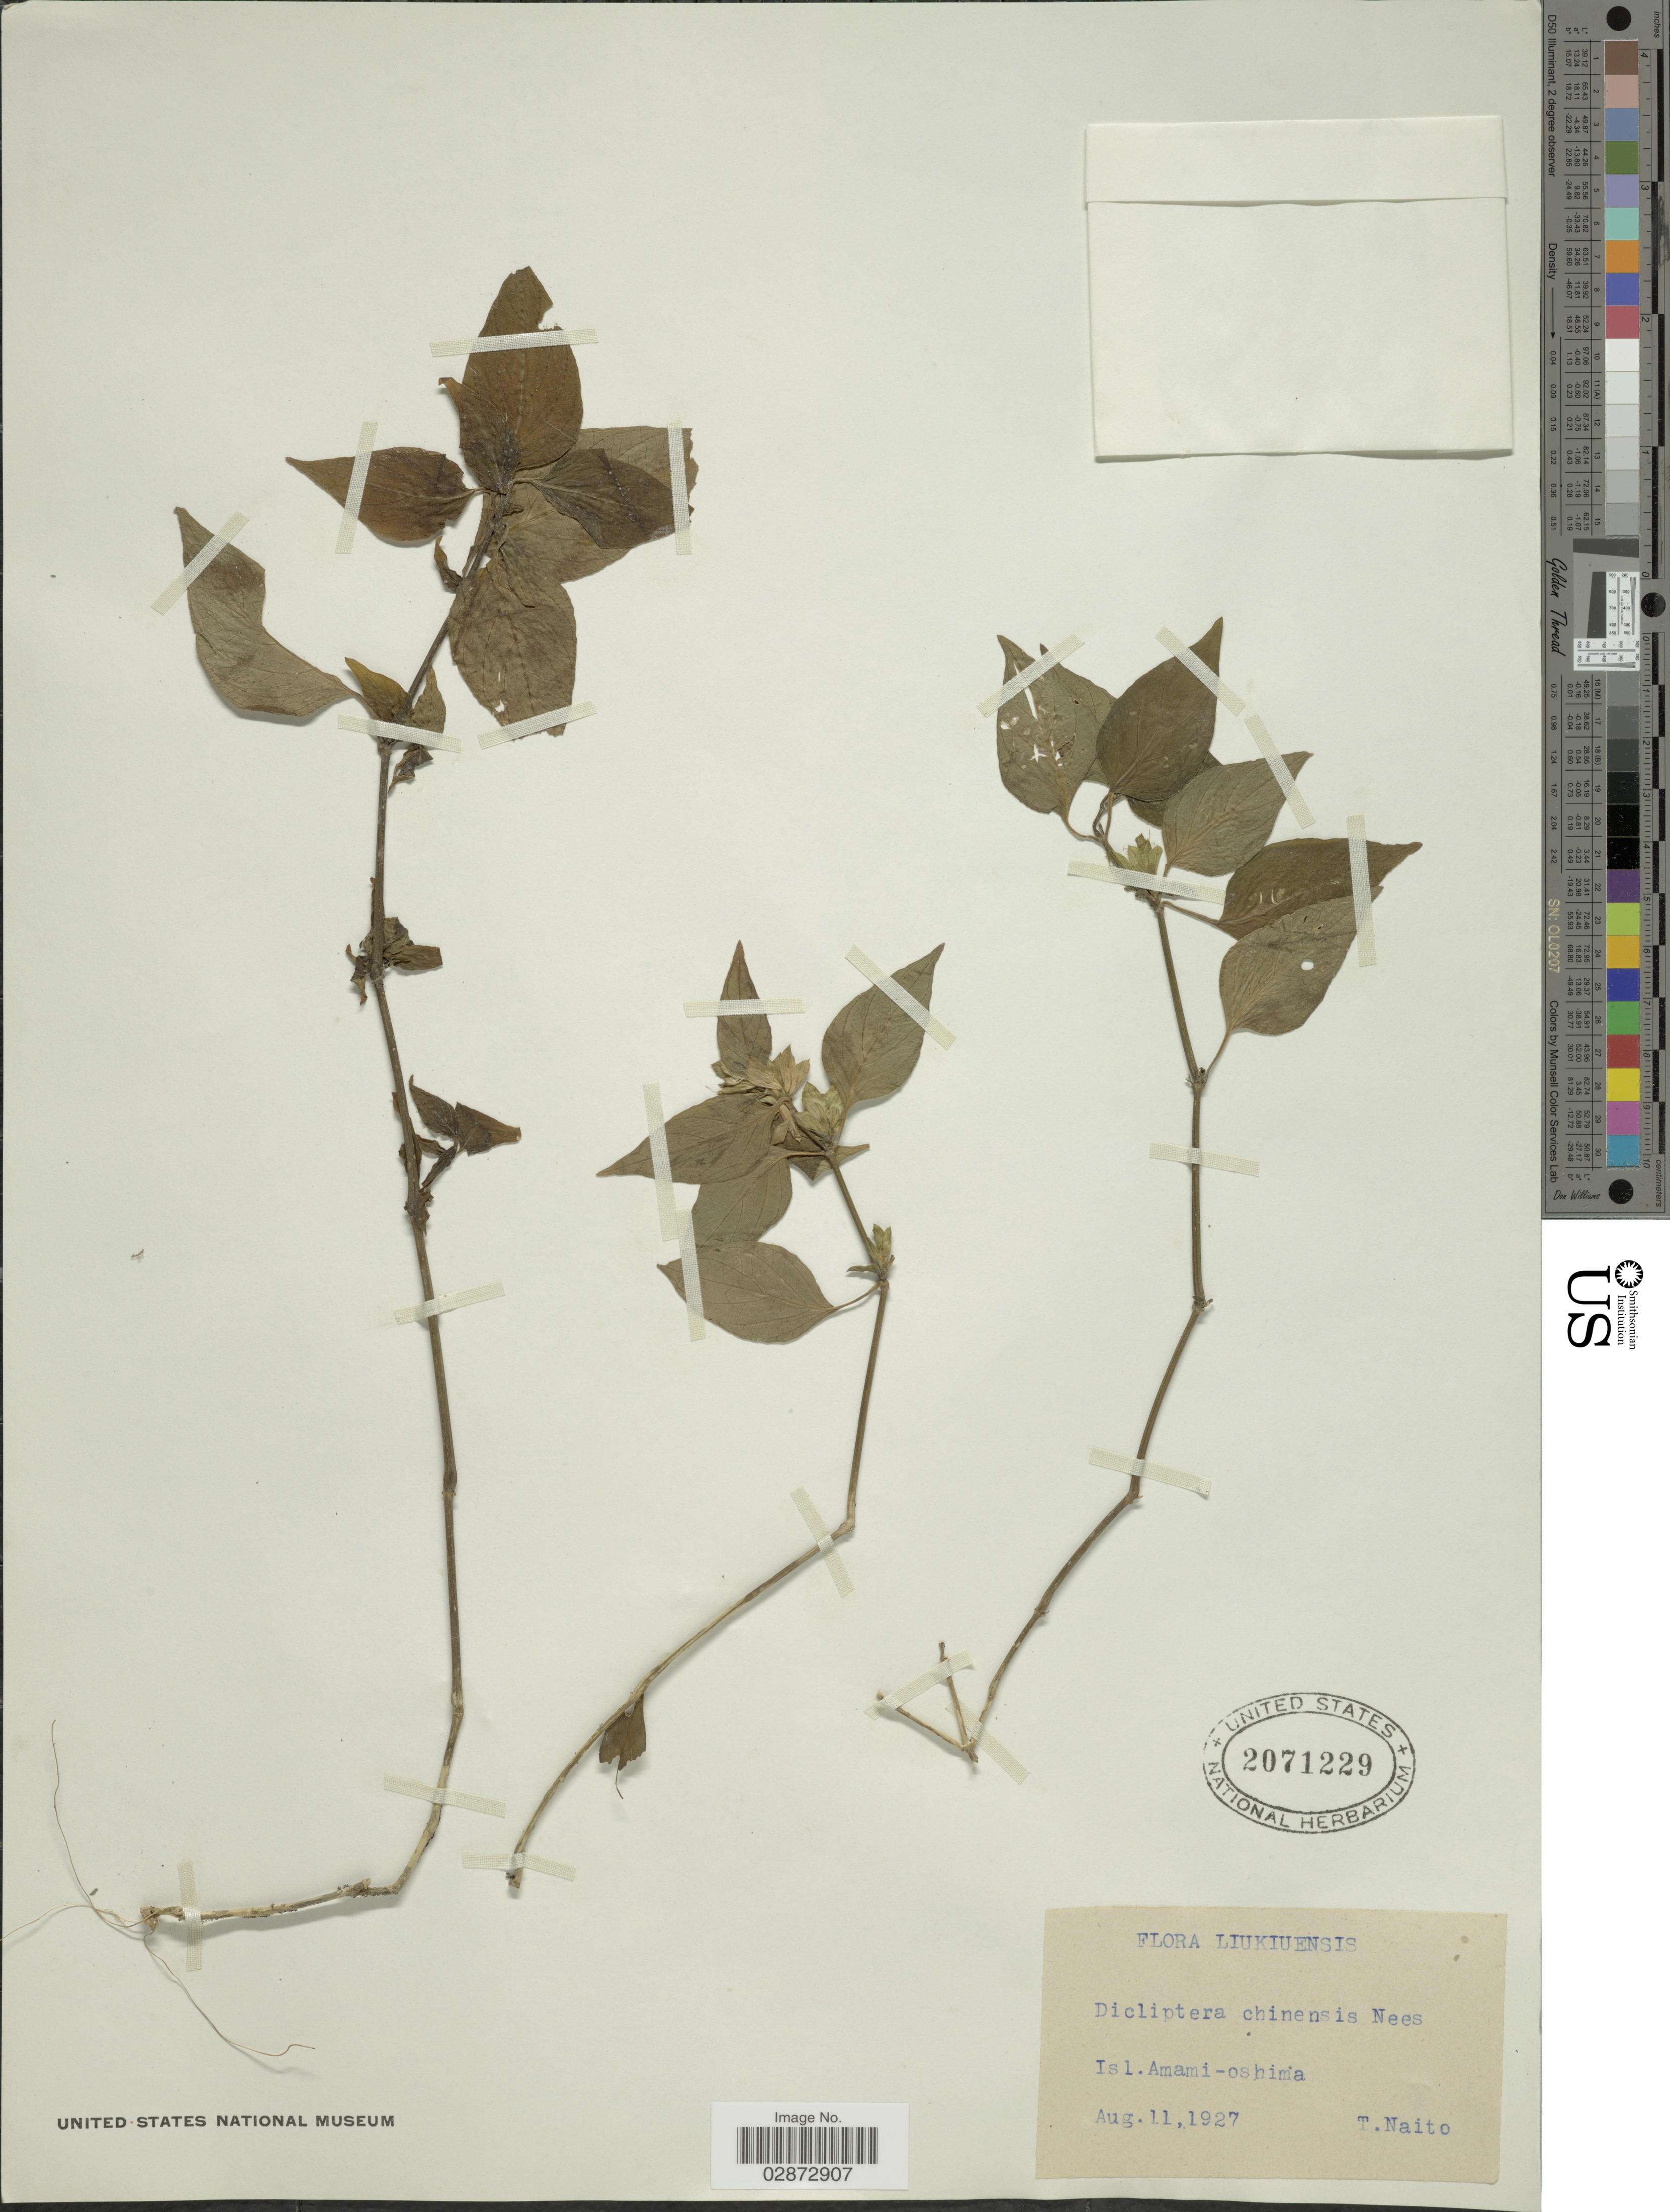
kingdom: Plantae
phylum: Tracheophyta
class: Magnoliopsida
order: Lamiales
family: Acanthaceae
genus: Dicliptera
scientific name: Dicliptera chinensis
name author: (L.) Juss.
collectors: T. Naito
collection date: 1927-08-11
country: Japan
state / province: Okinawa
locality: Liukiuensis, Isl. Amami-oshima.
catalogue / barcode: US 2071229